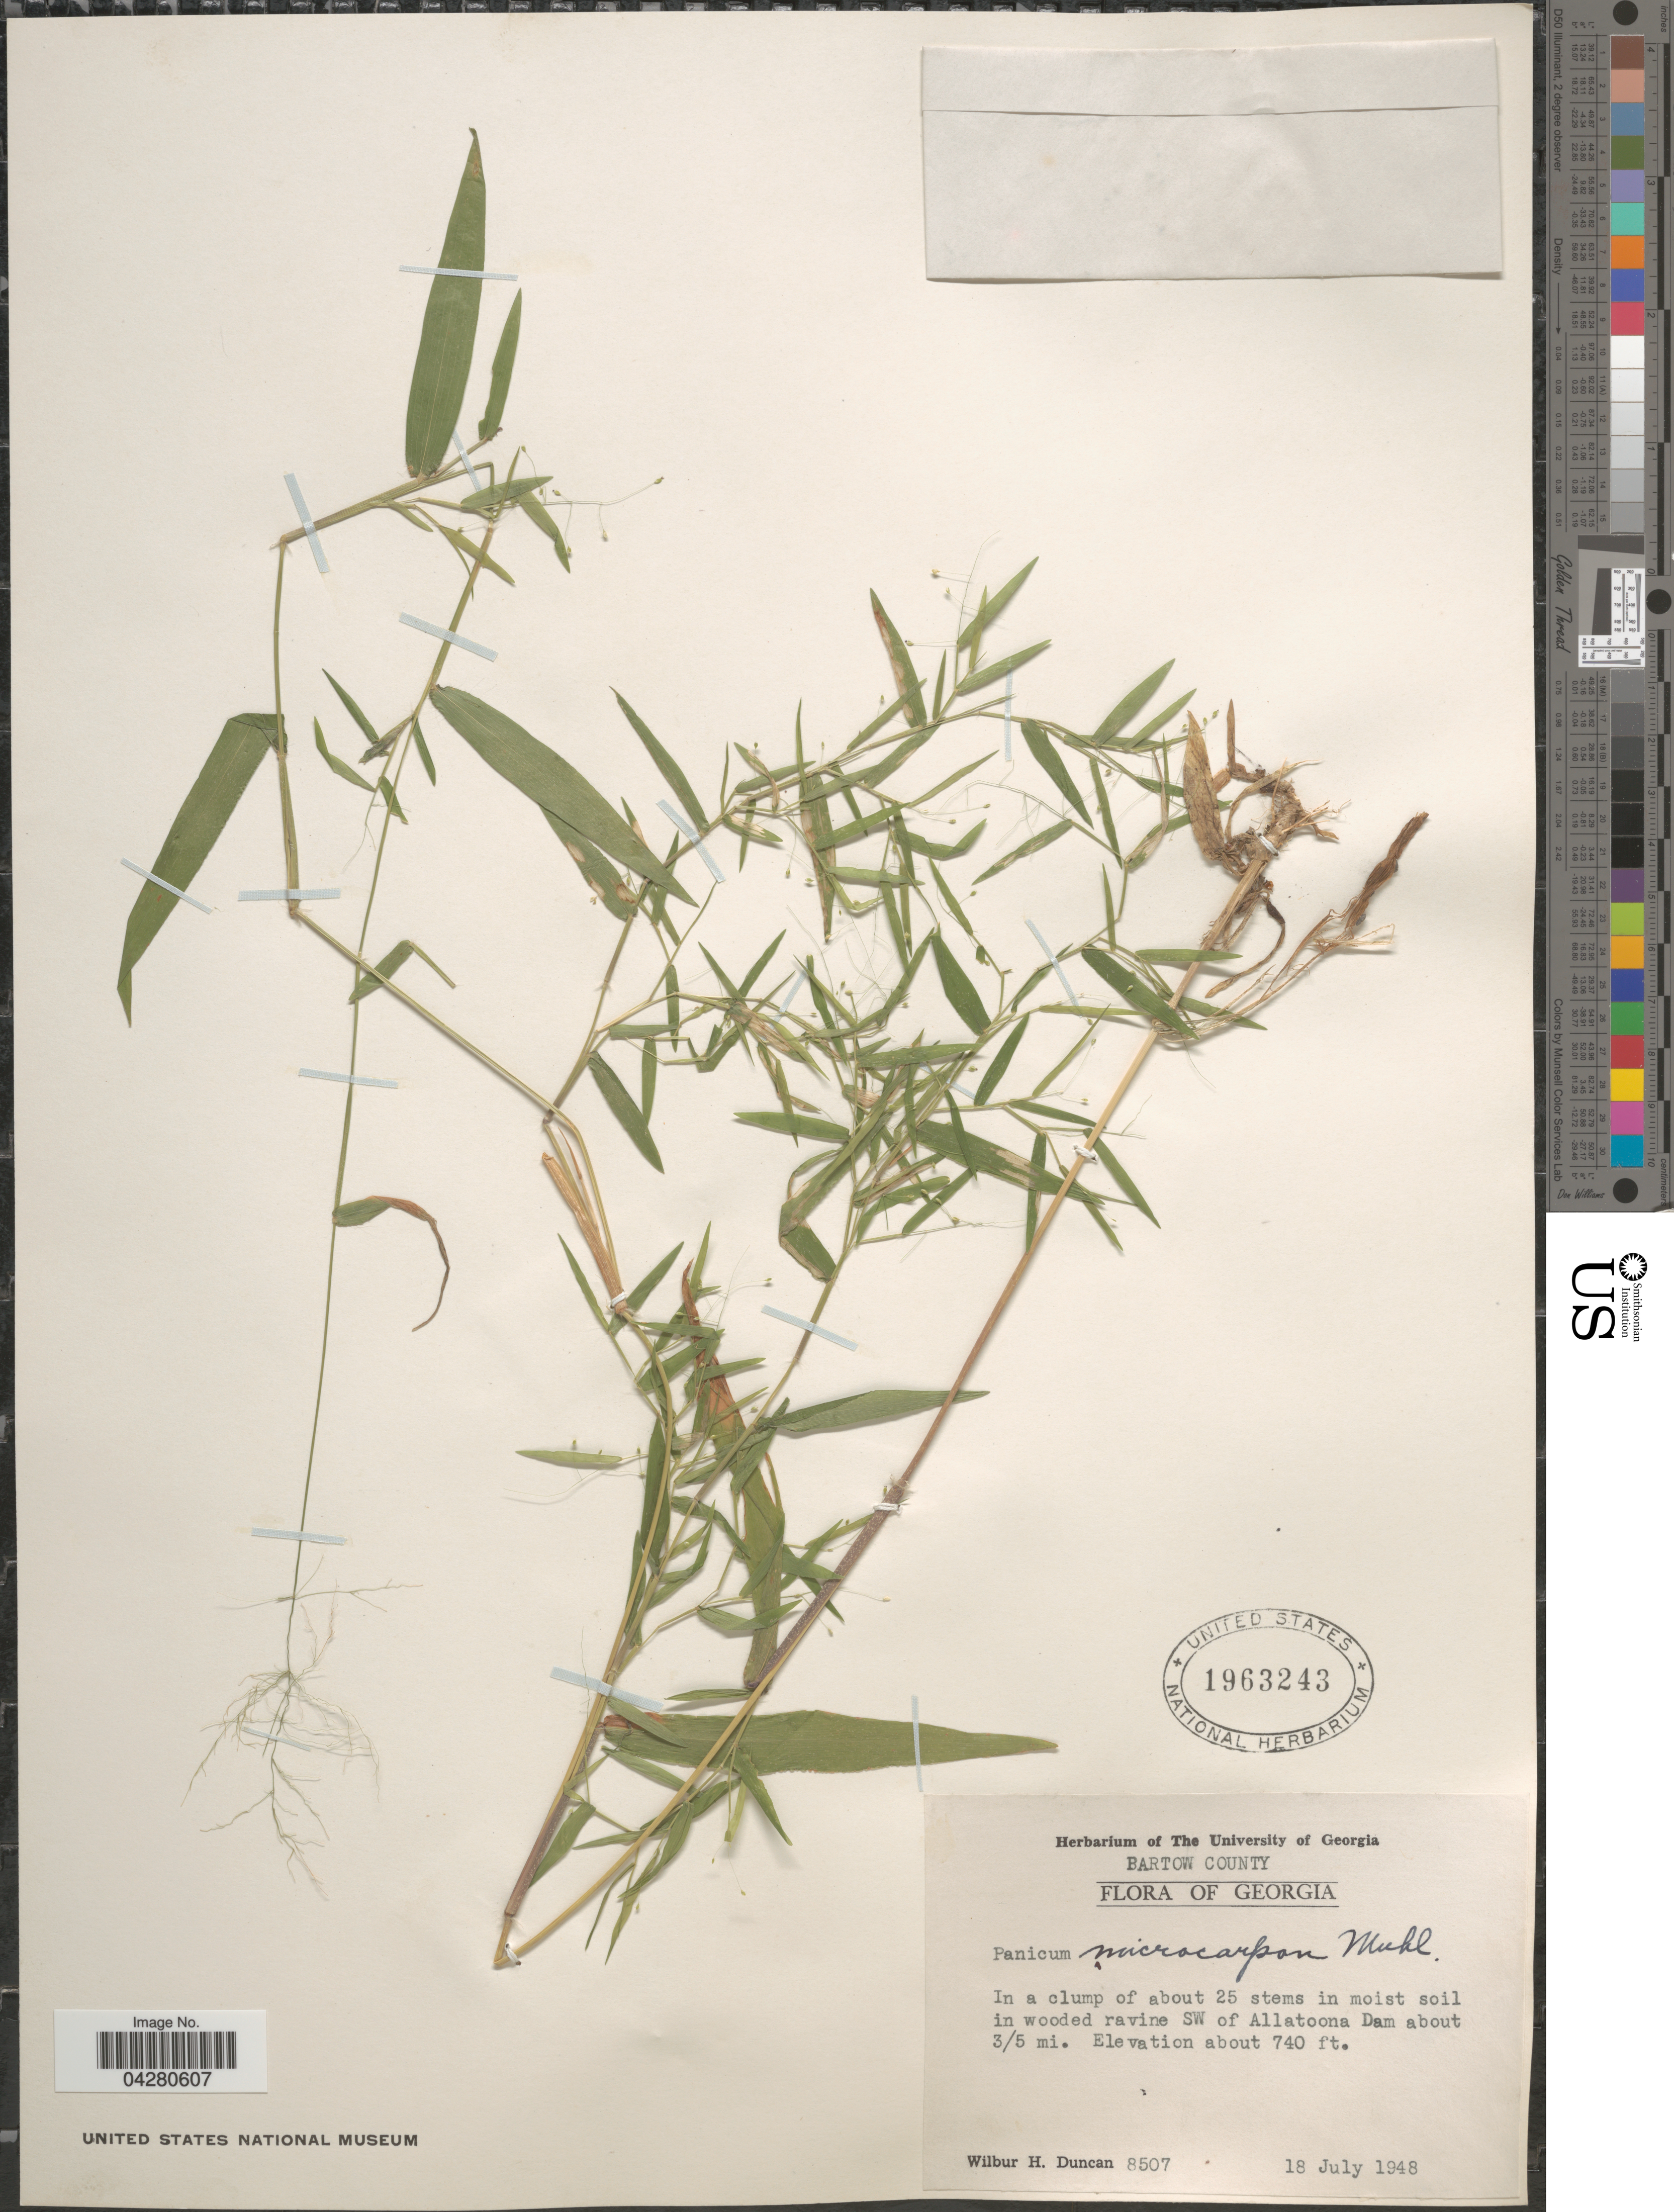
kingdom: Plantae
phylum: Tracheophyta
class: Liliopsida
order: Poales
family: Poaceae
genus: Dichanthelium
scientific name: Dichanthelium dichotomum var. dichotomum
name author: (L.) Gould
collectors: W. H. Duncan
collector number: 8507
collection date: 1948-07-18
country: United States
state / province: Georgia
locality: Bartow County. In wooded ravine SW of Allatoona Dam about 3/5 mi.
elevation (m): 226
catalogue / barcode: US 1963243